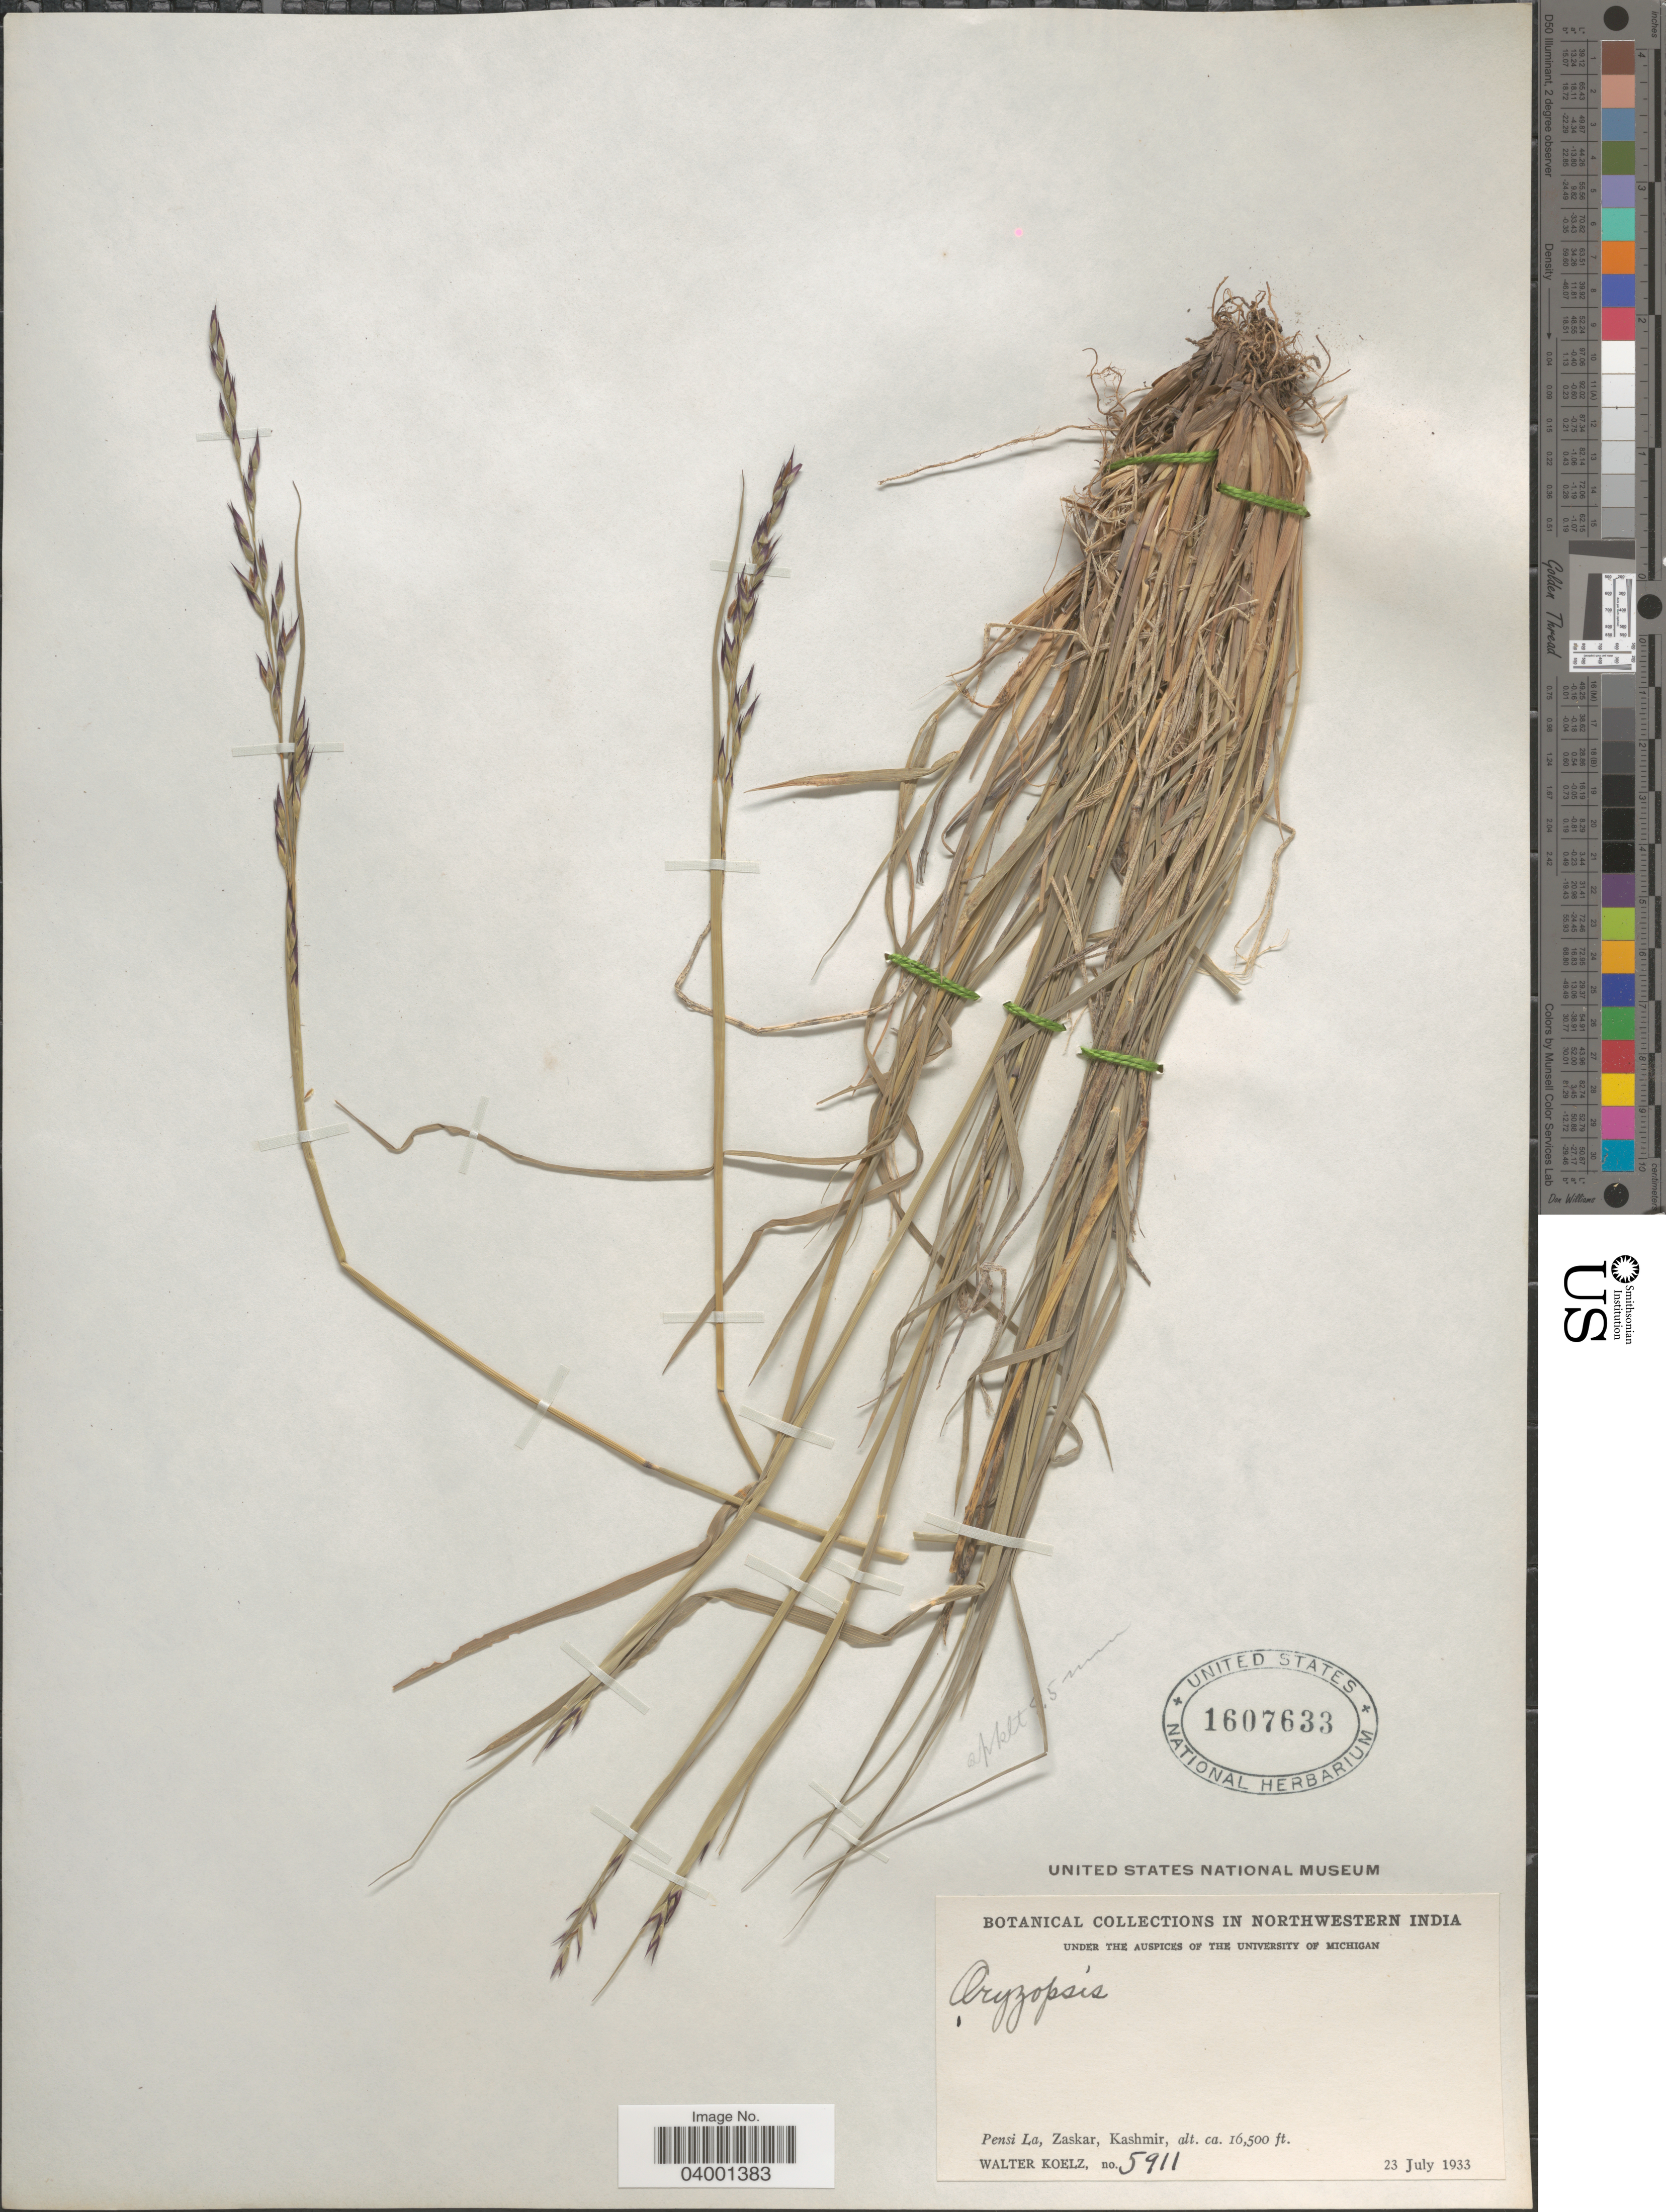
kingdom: Plantae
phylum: Tracheophyta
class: Liliopsida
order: Poales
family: Poaceae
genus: Piptatherum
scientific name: Piptatherum sp.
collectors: W. N. Koelz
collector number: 5911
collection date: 1933-07-23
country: India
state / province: Jammu and Kashmir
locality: In Northwestern India. Pensi La, Zaskar, Kashmir.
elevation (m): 5029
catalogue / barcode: US 1607633